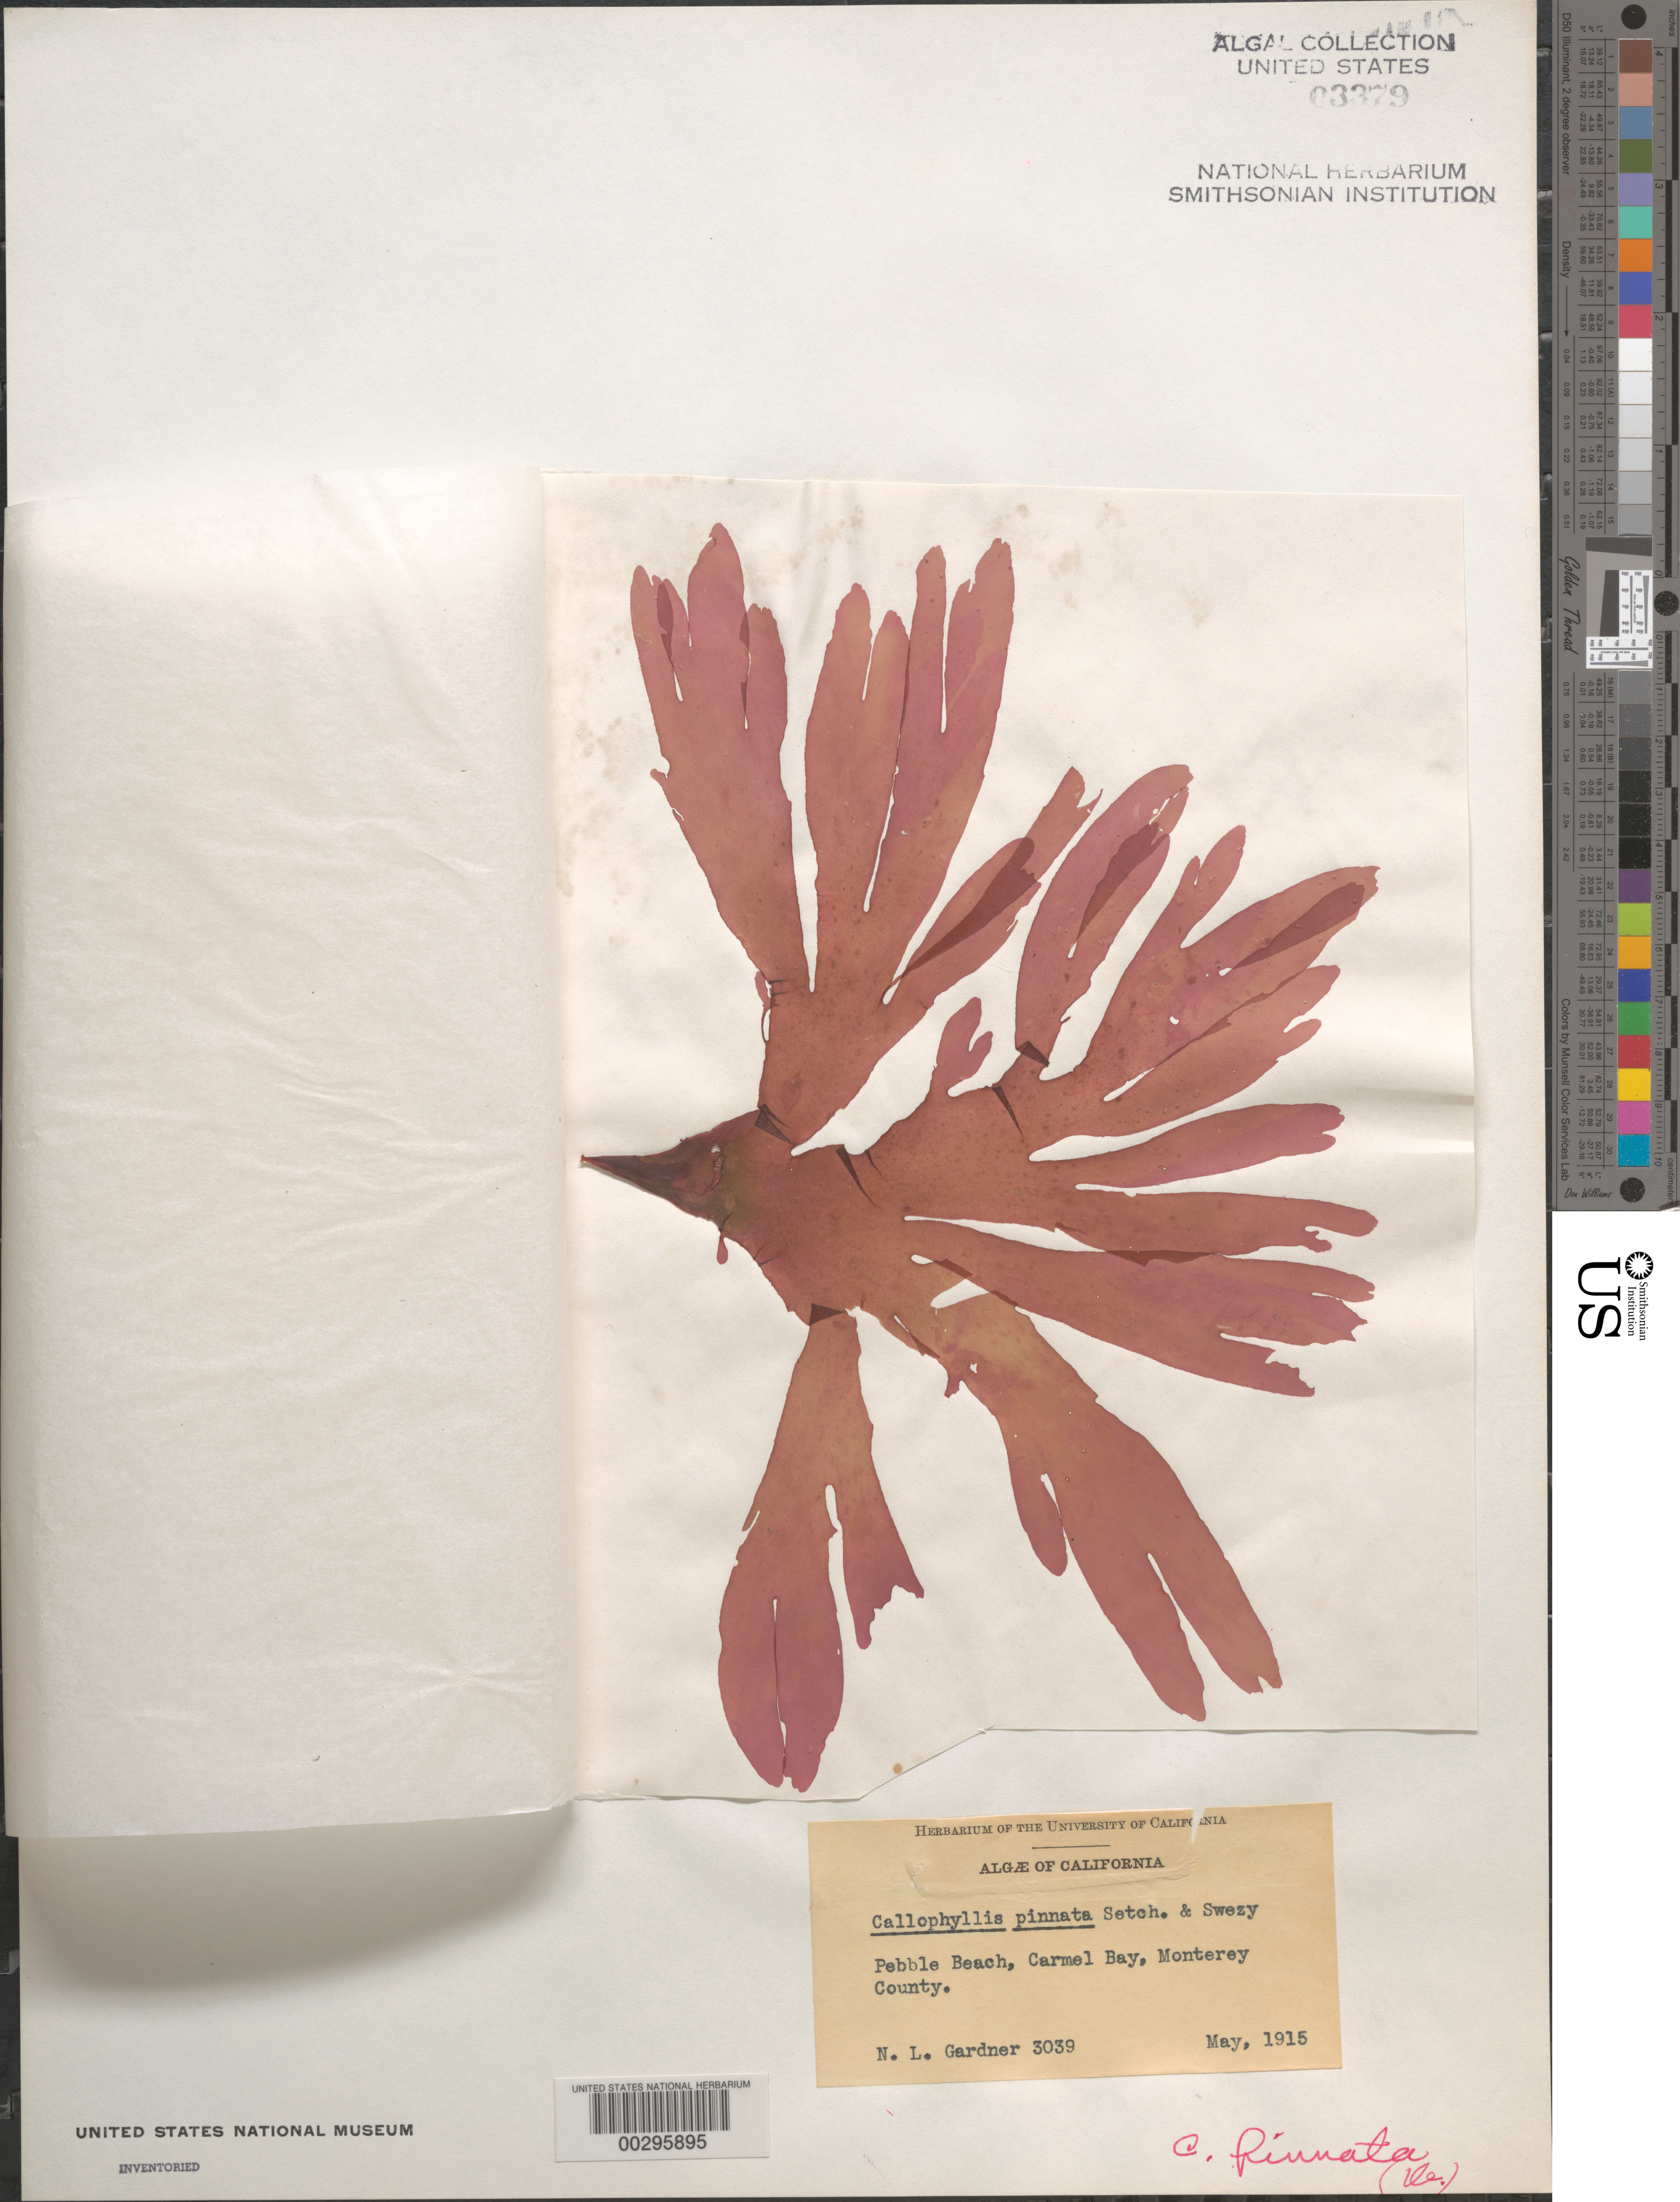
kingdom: Plantae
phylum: Rhodophyta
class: Florideophyceae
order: Gigartinales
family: Kallymeniaceae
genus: Callophyllis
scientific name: Callophyllis pinnata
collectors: N. Gardner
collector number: NLG 3039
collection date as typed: May 1915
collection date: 1915-05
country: United States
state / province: California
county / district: Monterey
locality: Carmel Bay, Pebble Beach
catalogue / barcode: US 3379